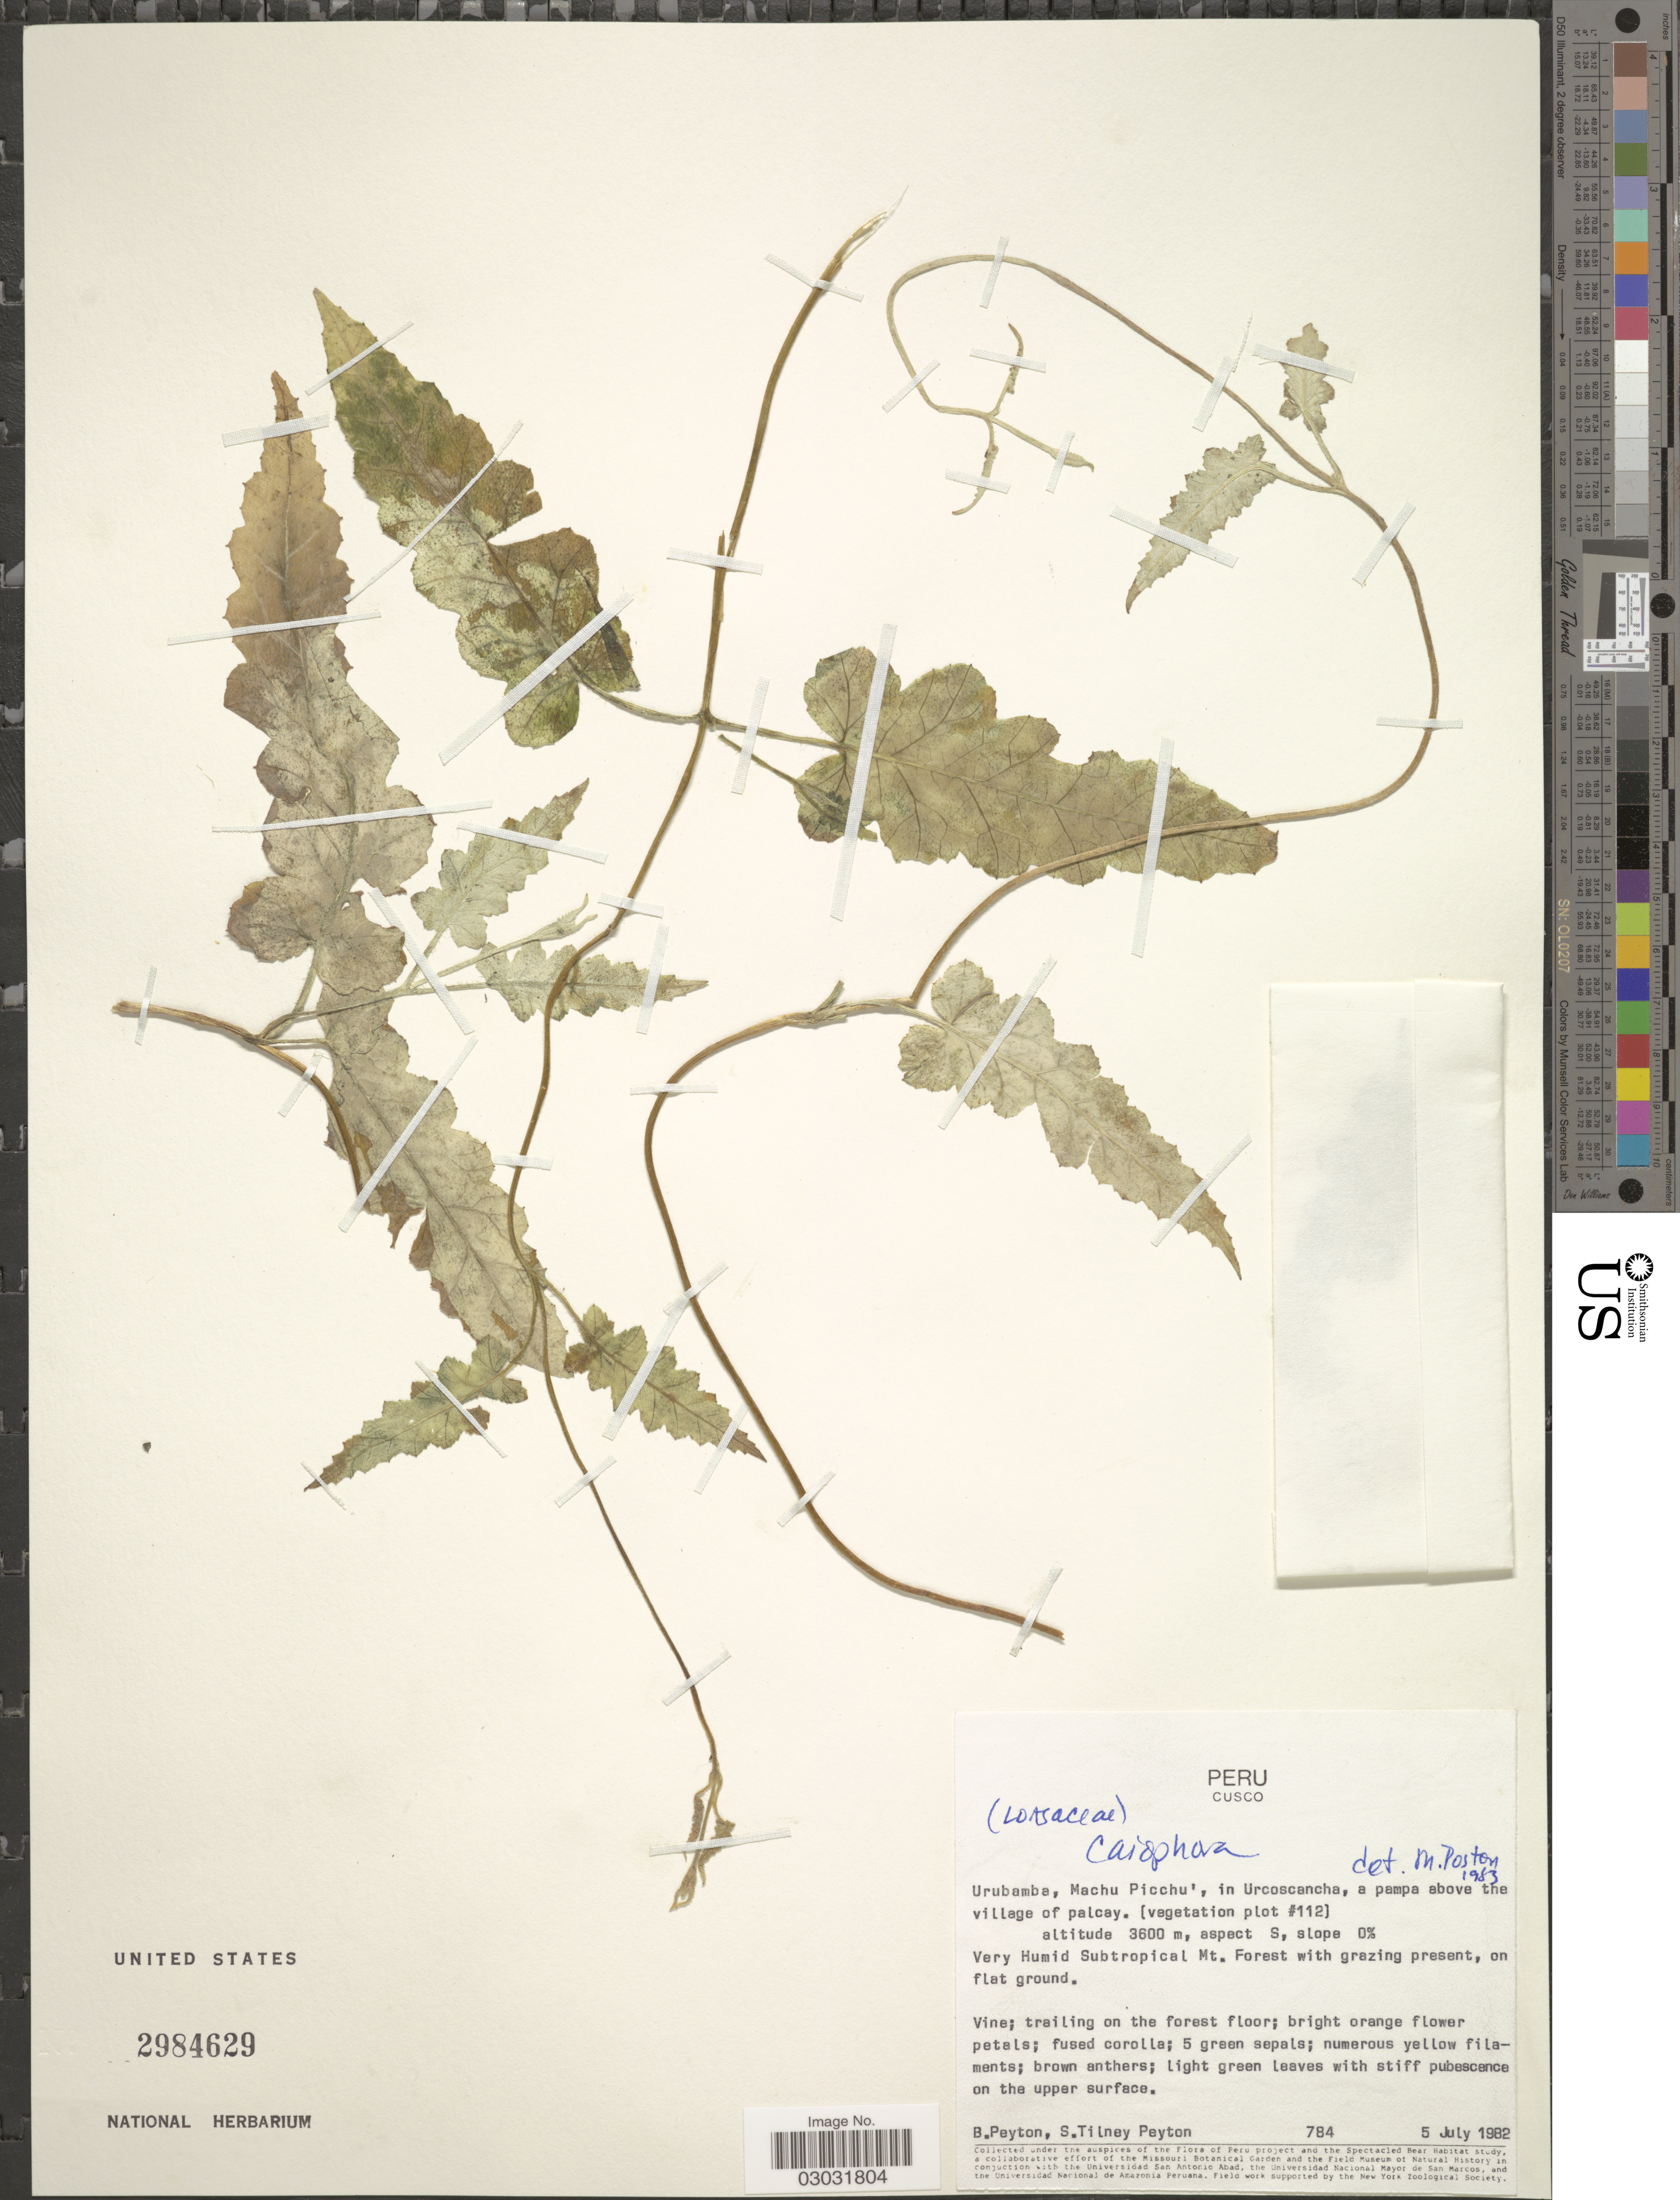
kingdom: Plantae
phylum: Tracheophyta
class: Magnoliopsida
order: Cornales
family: Loasaceae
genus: Caiophora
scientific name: Caiophora sp.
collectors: B. Peyton & S. Peyton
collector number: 784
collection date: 1982-07-05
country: Peru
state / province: Cusco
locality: Urubamba, Machu Picchu', in Urcoscancha, a pampa above the village of palcay. [vegetation plot #112].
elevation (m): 3600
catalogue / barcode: US 2984629